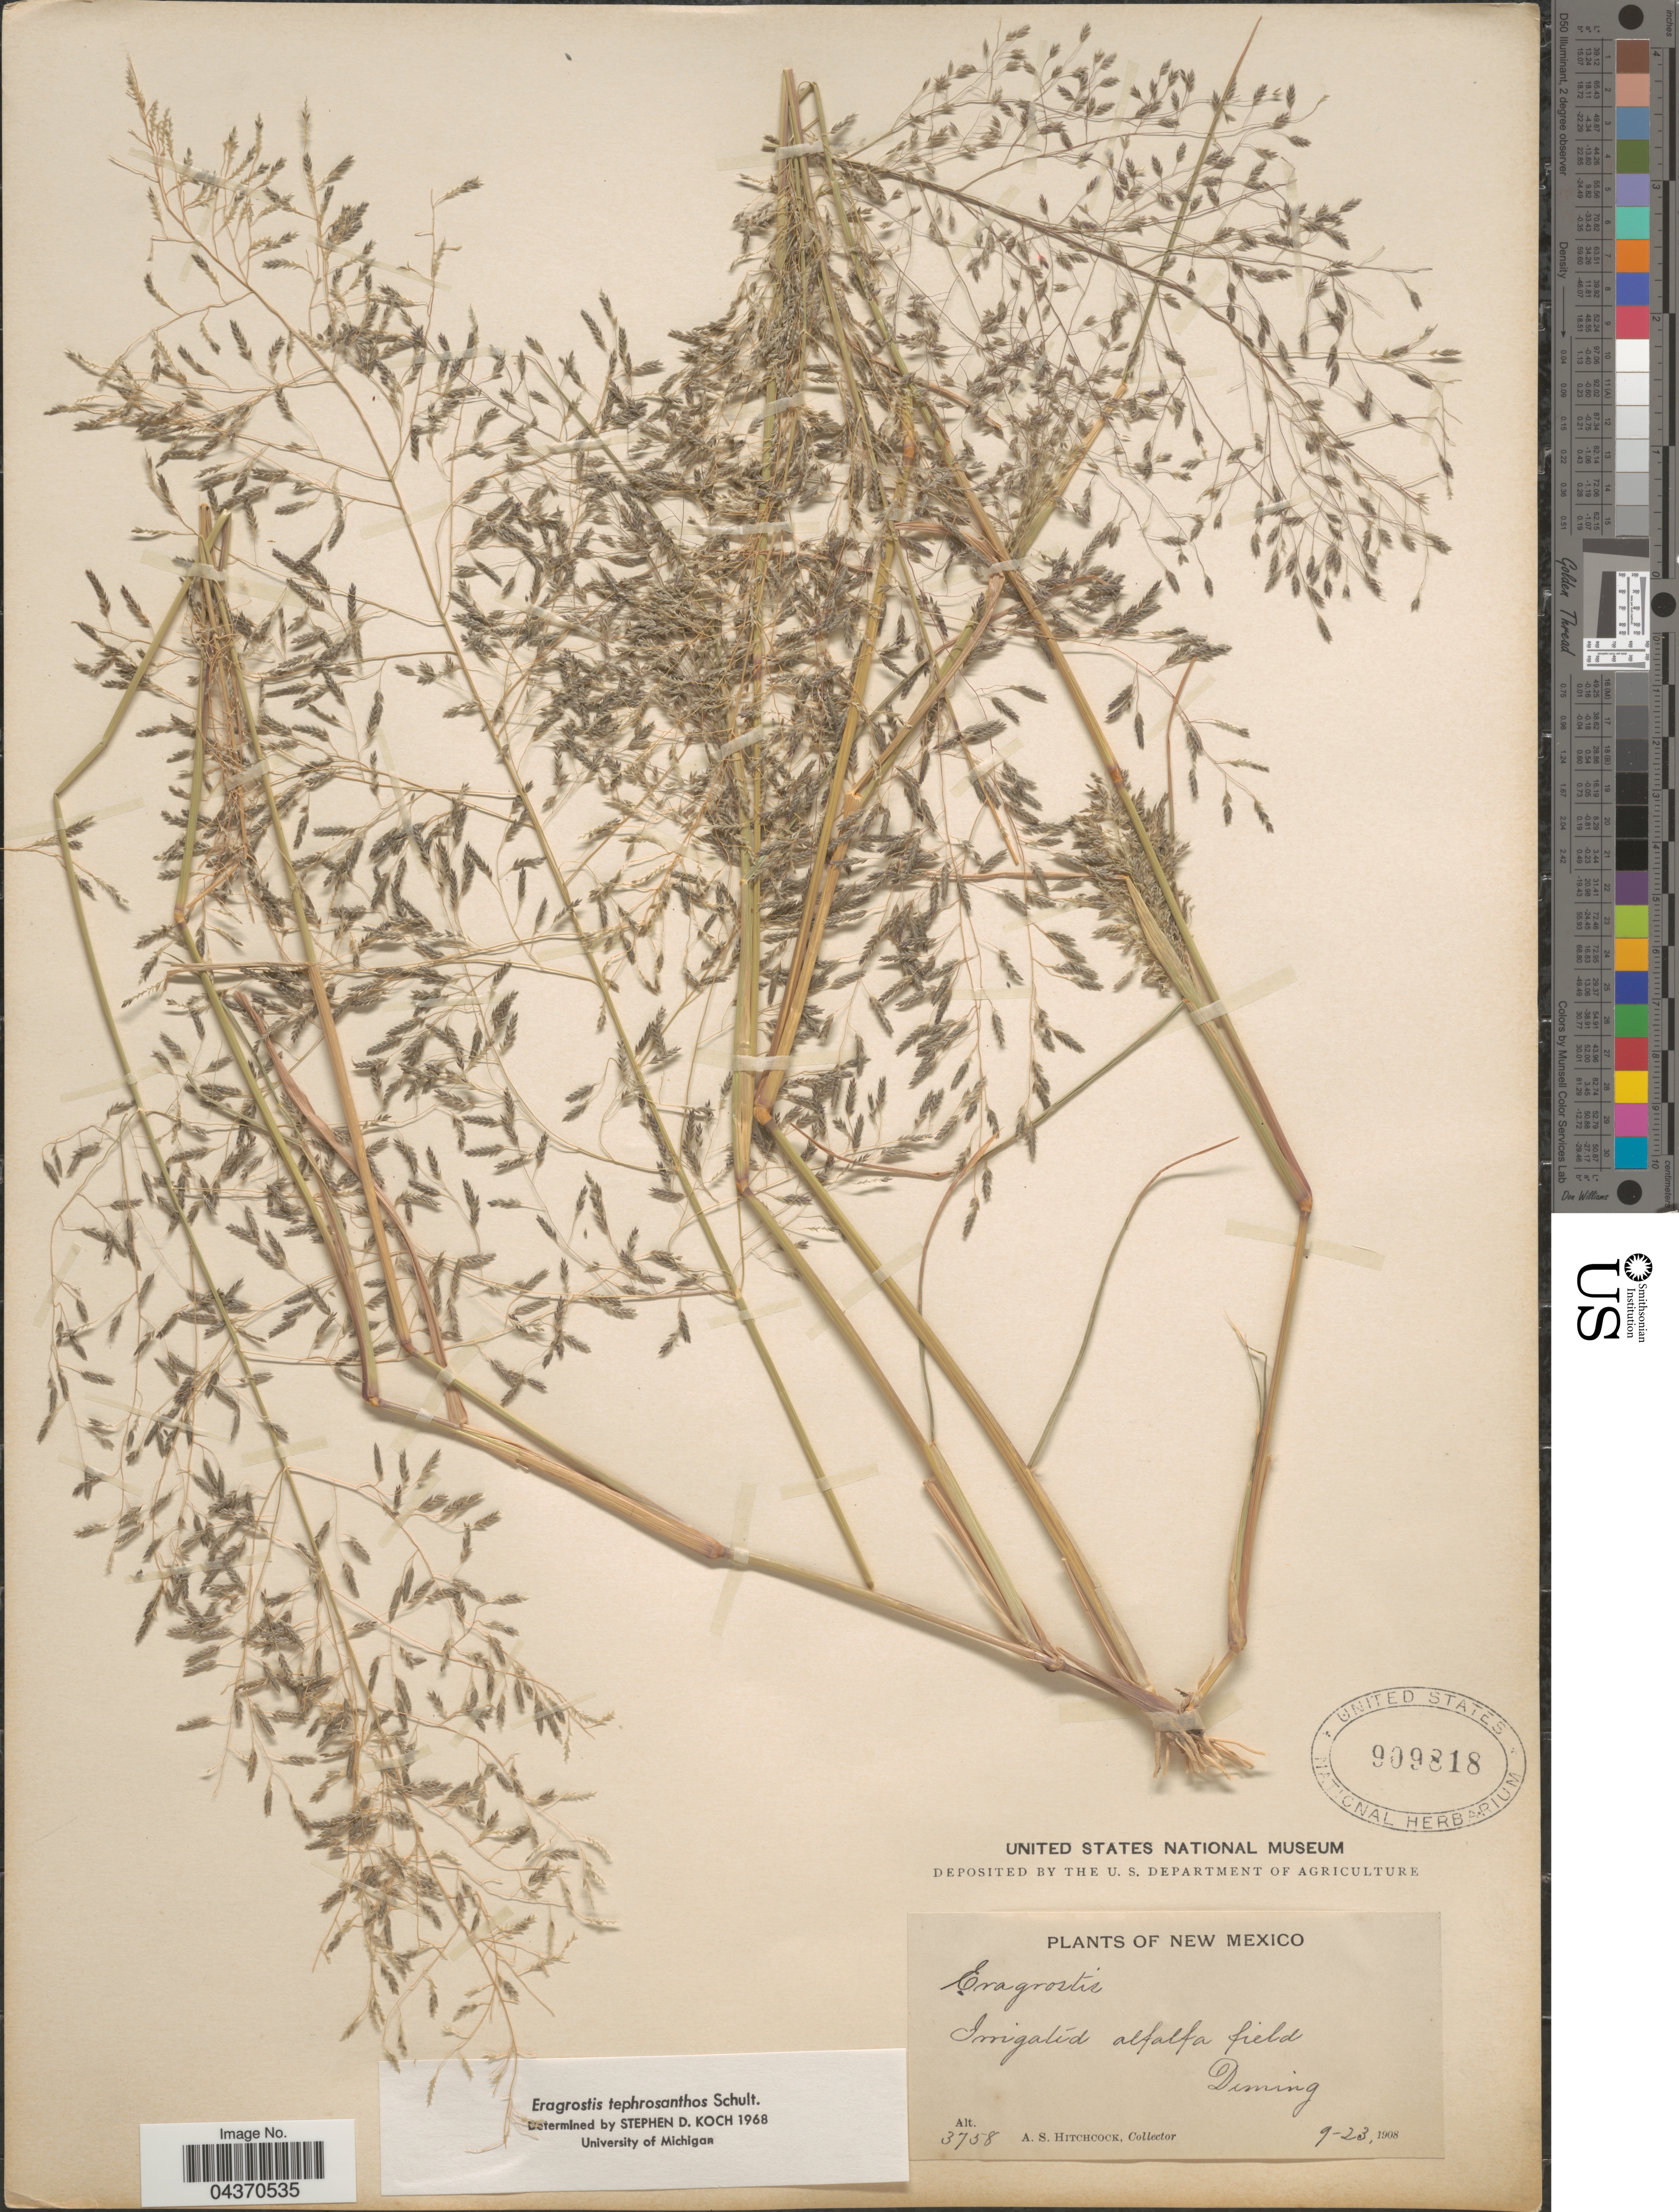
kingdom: Plantae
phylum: Tracheophyta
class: Liliopsida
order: Poales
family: Poaceae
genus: Eragrostis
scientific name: Eragrostis pectinacea var. miserrima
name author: (E. Fourn.) Reeder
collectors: A. S. Hitchcock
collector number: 3758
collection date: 1908-09-23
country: United States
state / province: New Mexico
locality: Irrigated alfalfa field. Deming.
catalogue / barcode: US 909818